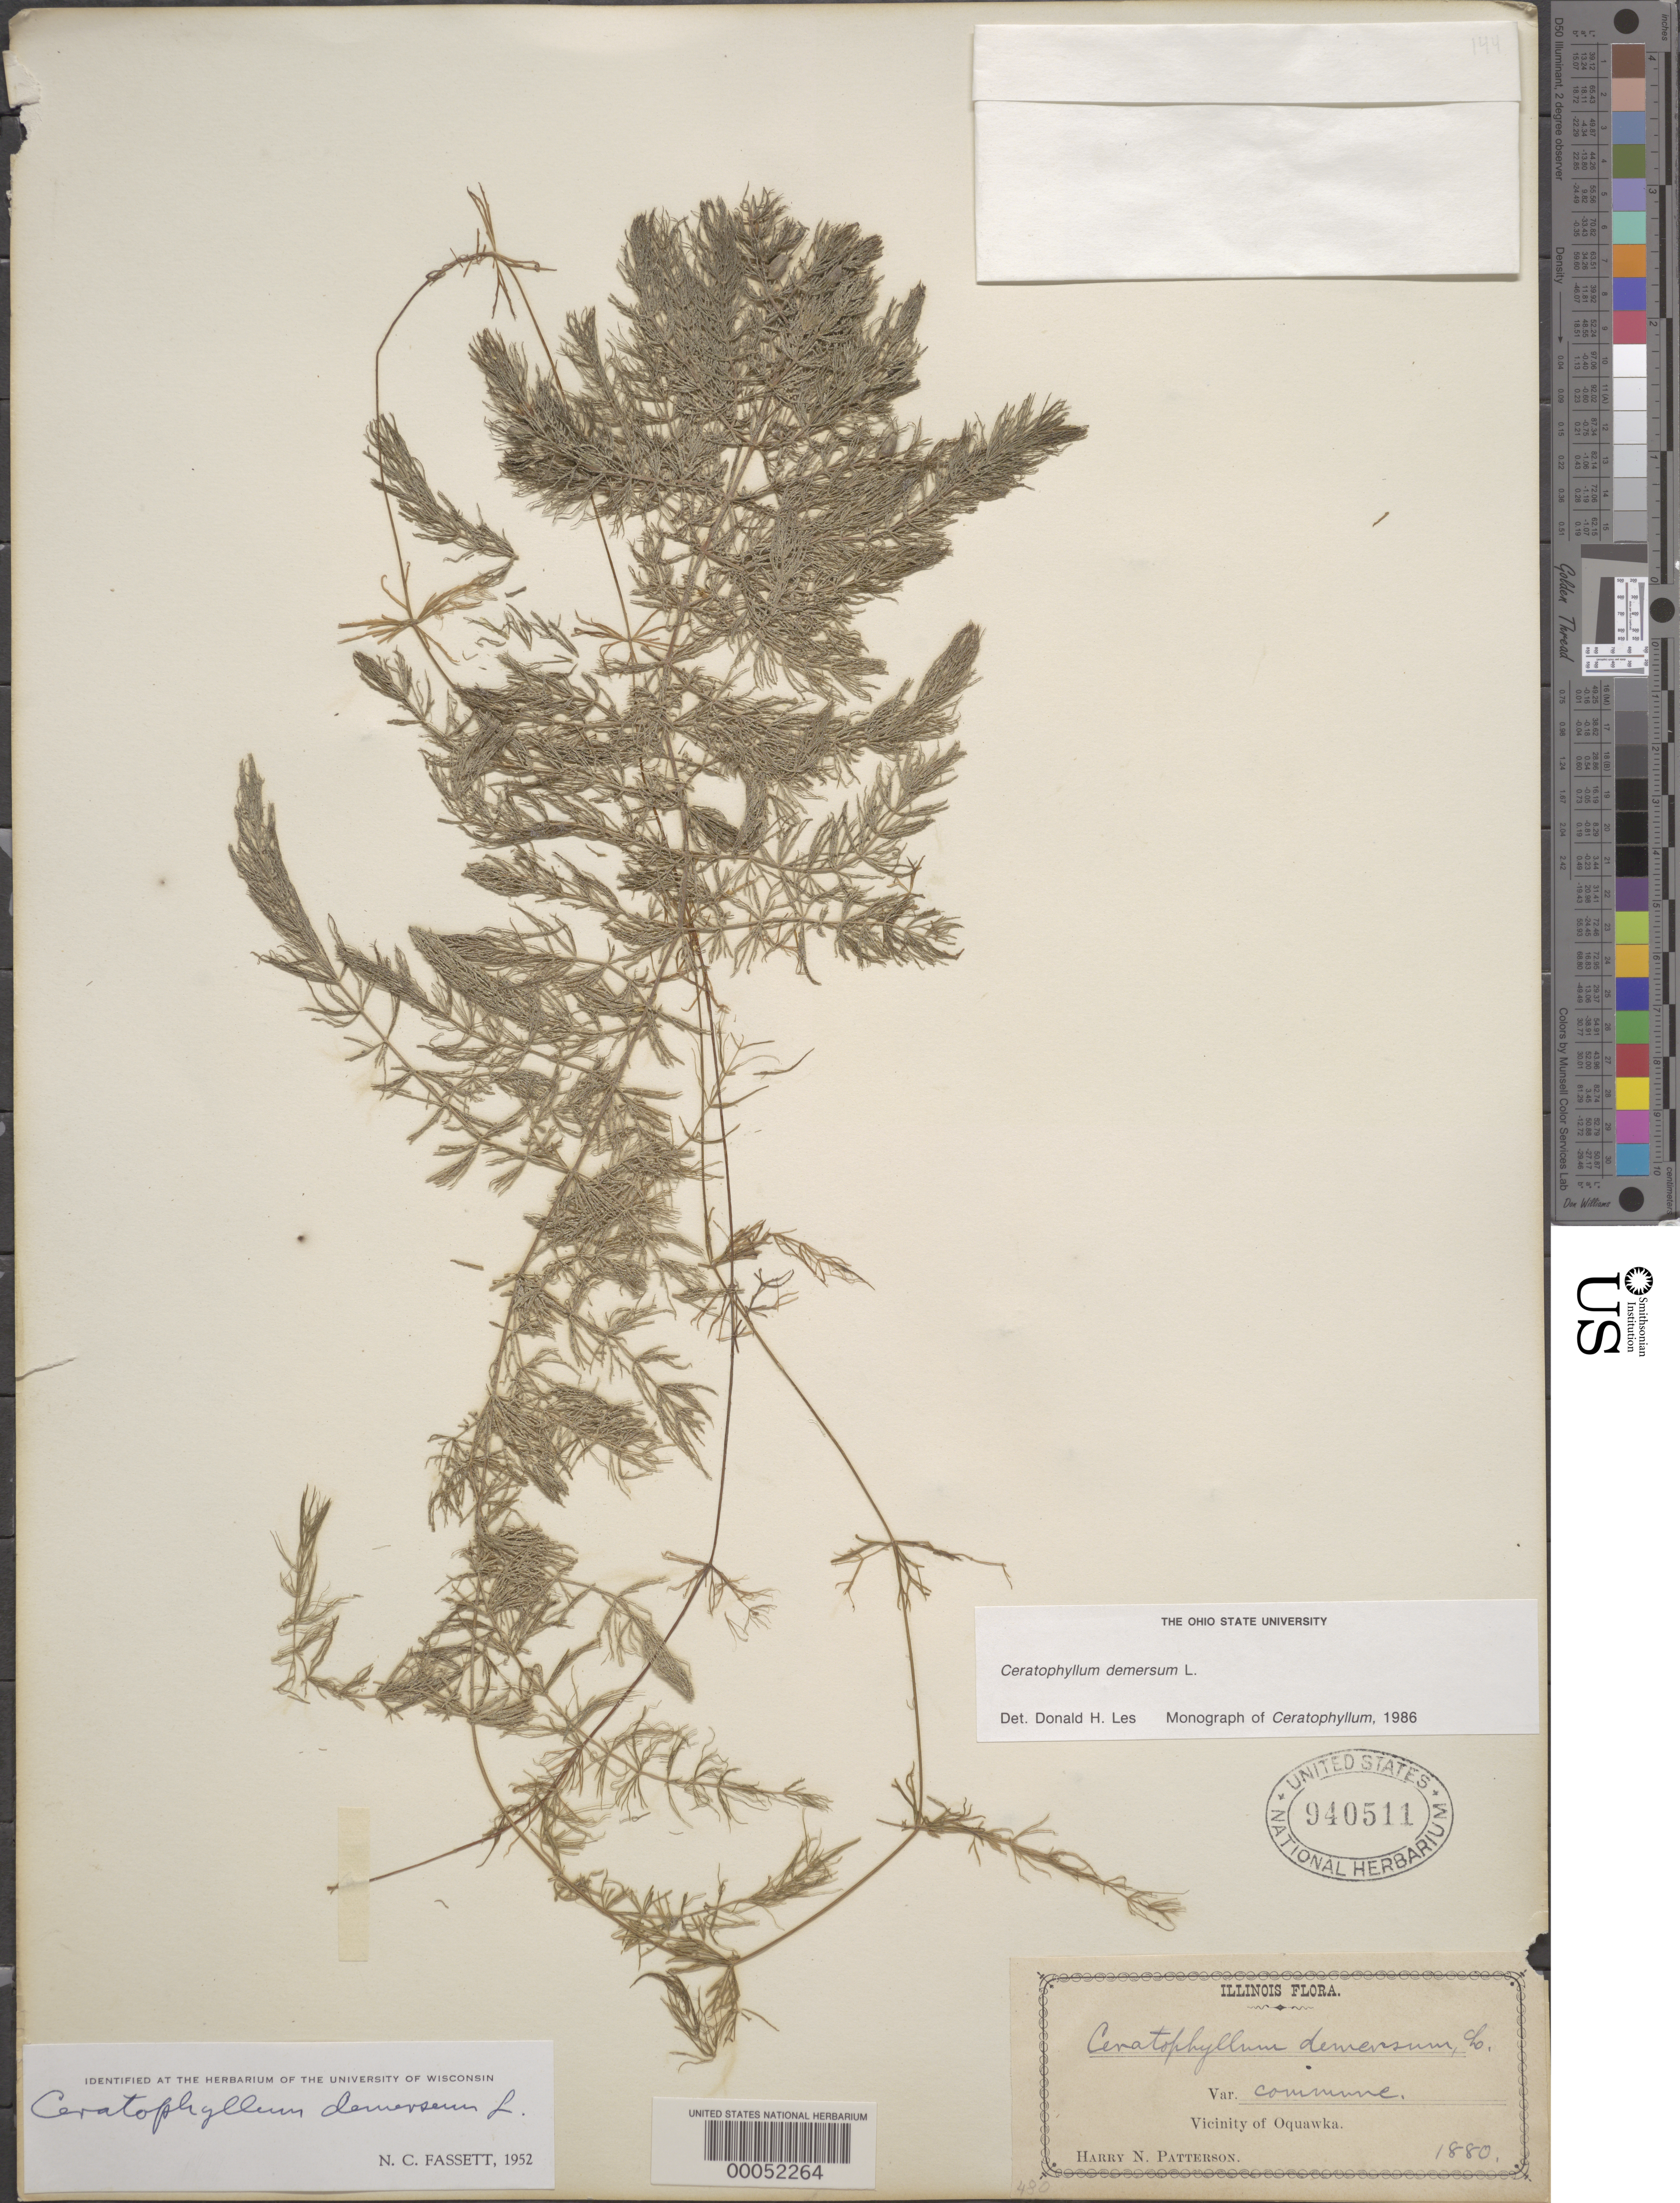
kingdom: Plantae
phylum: Tracheophyta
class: Magnoliopsida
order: Ceratophyllales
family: Ceratophyllaceae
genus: Ceratophyllum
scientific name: Ceratophyllum demersum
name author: L.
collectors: H. N. Patterson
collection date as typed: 1880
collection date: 1880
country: United States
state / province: Illinois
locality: Vicinity of oquawka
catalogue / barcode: US 940511